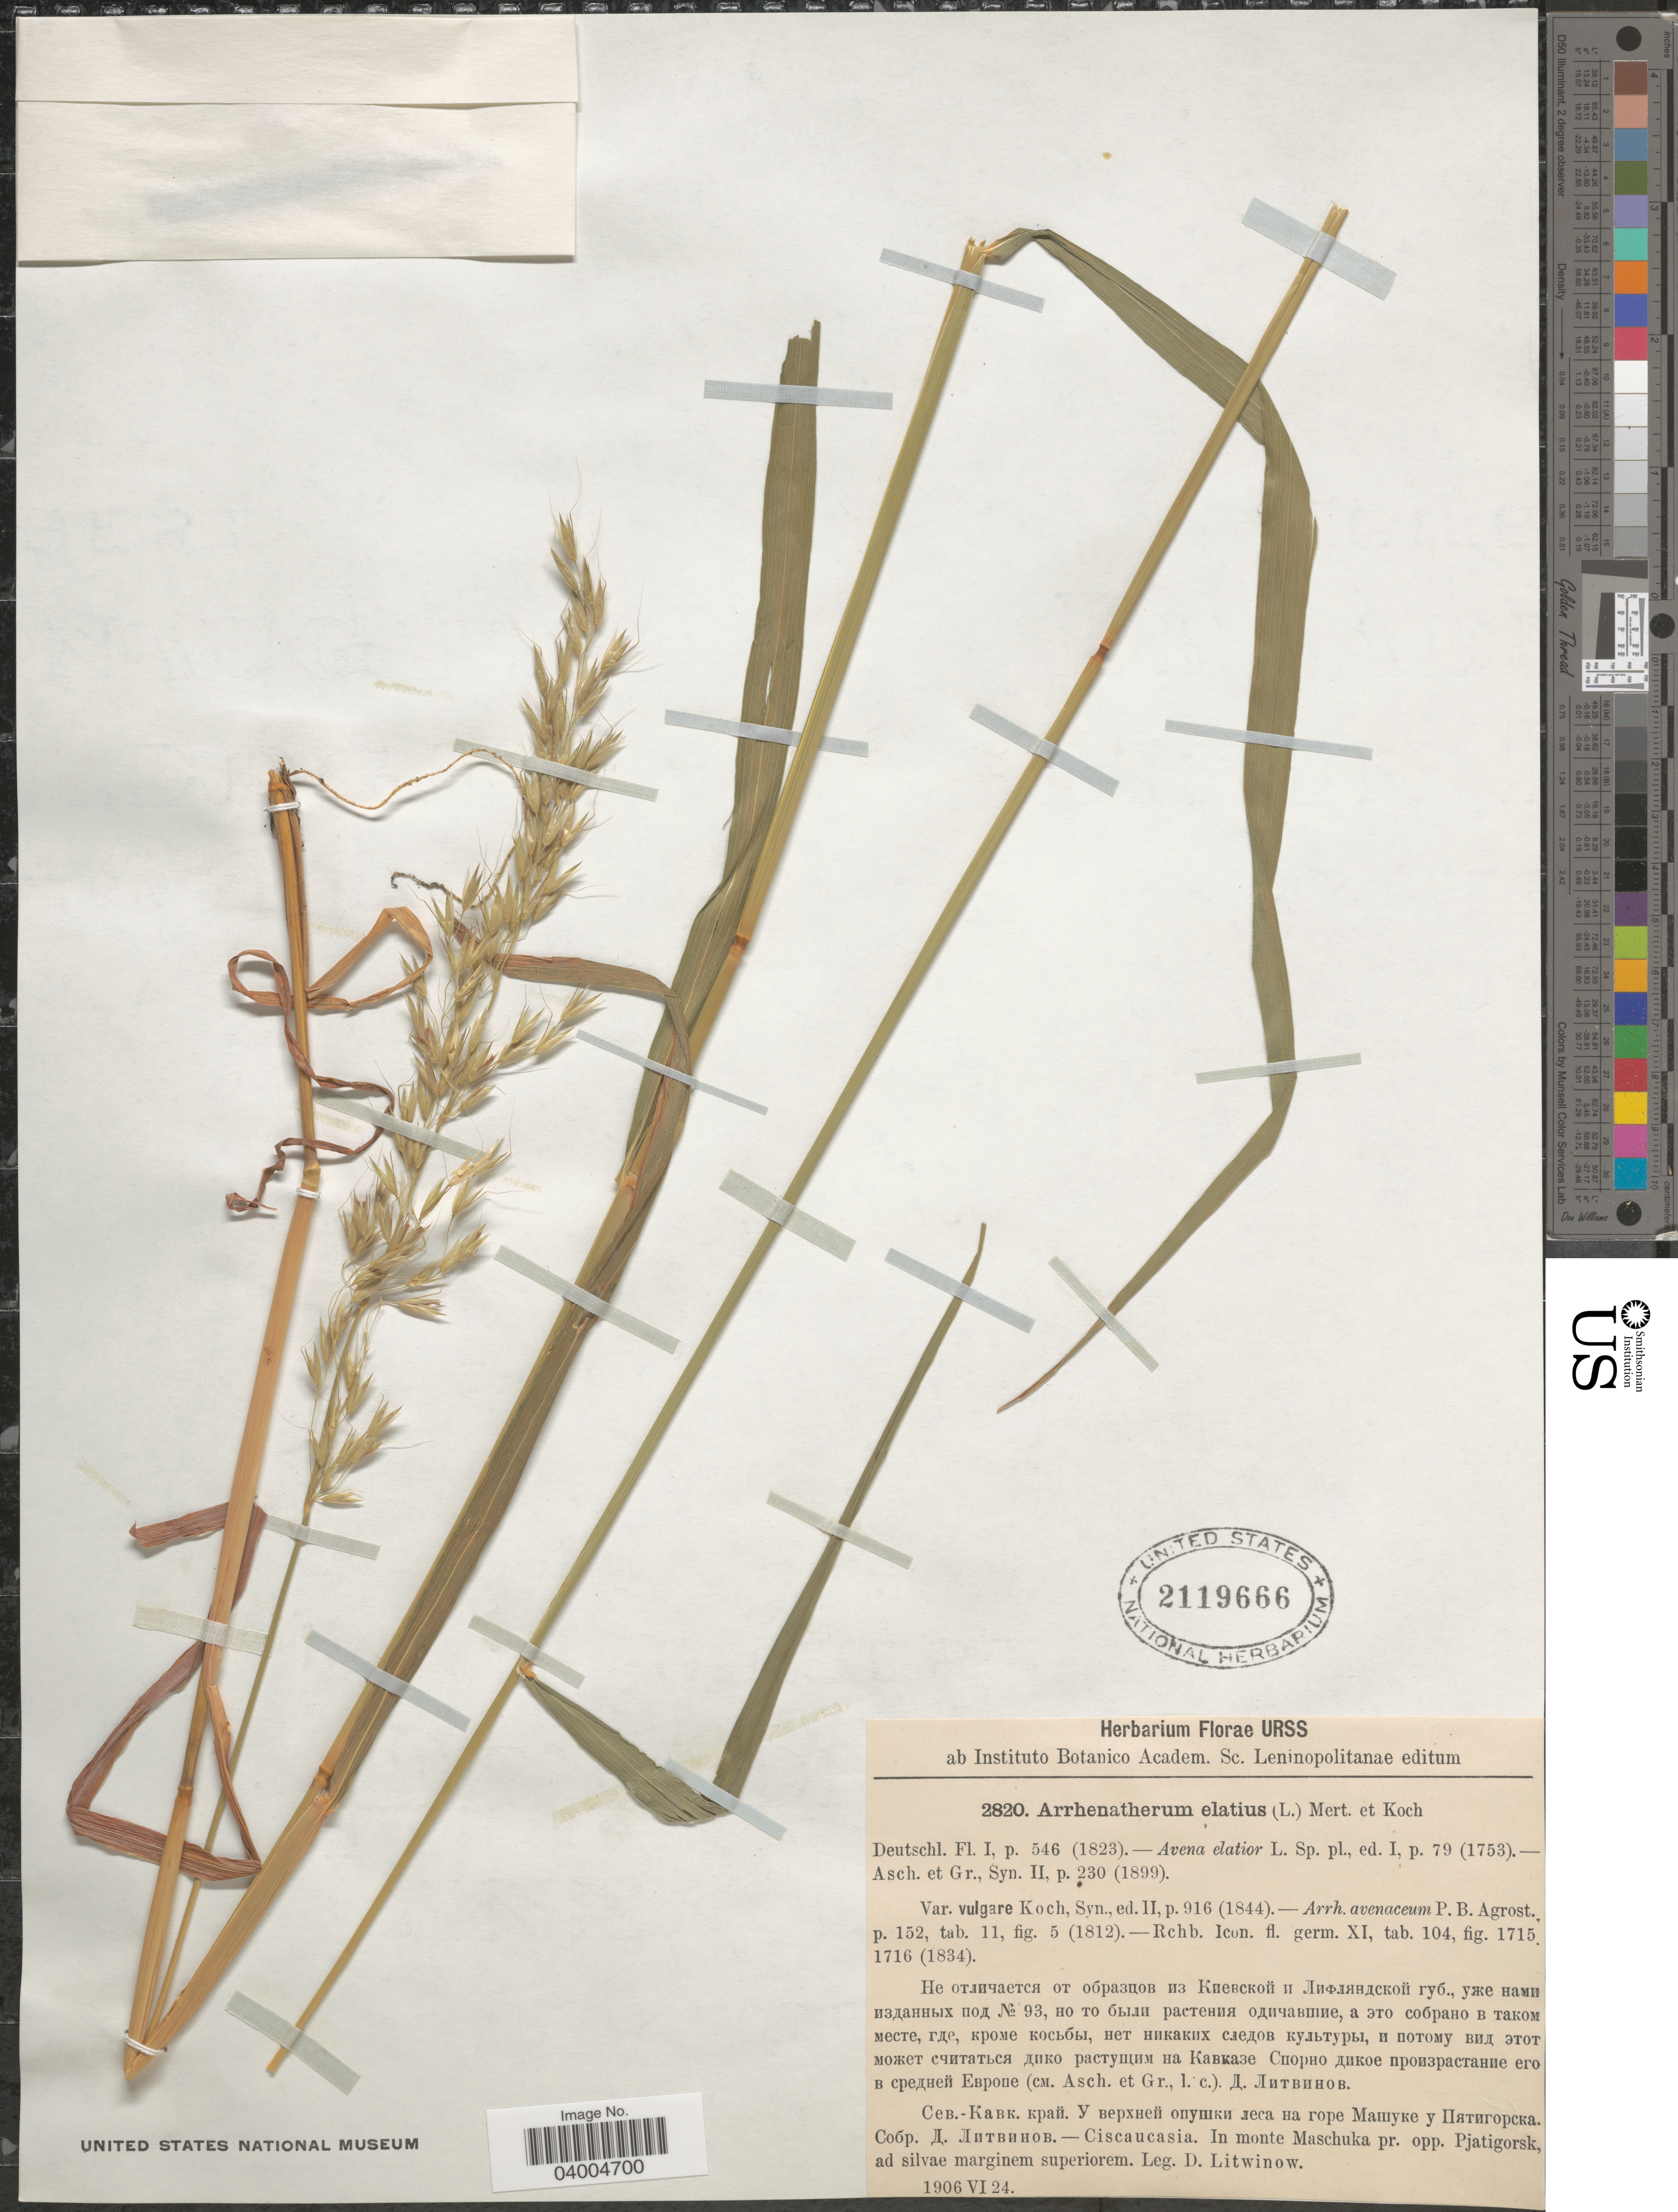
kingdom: Plantae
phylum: Tracheophyta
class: Liliopsida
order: Poales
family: Poaceae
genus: Arrhenatherum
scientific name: Arrhenatherum elatius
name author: (L.) J. Presl & C. Presl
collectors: D. Litwinow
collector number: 2820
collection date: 1906-06-24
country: Russian Federation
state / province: Stavropol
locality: Ciscaucasia. In monte Maschuka pr. opp. Pjatigorsk, ad silvae marginem superiorem.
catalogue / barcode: US 2119666